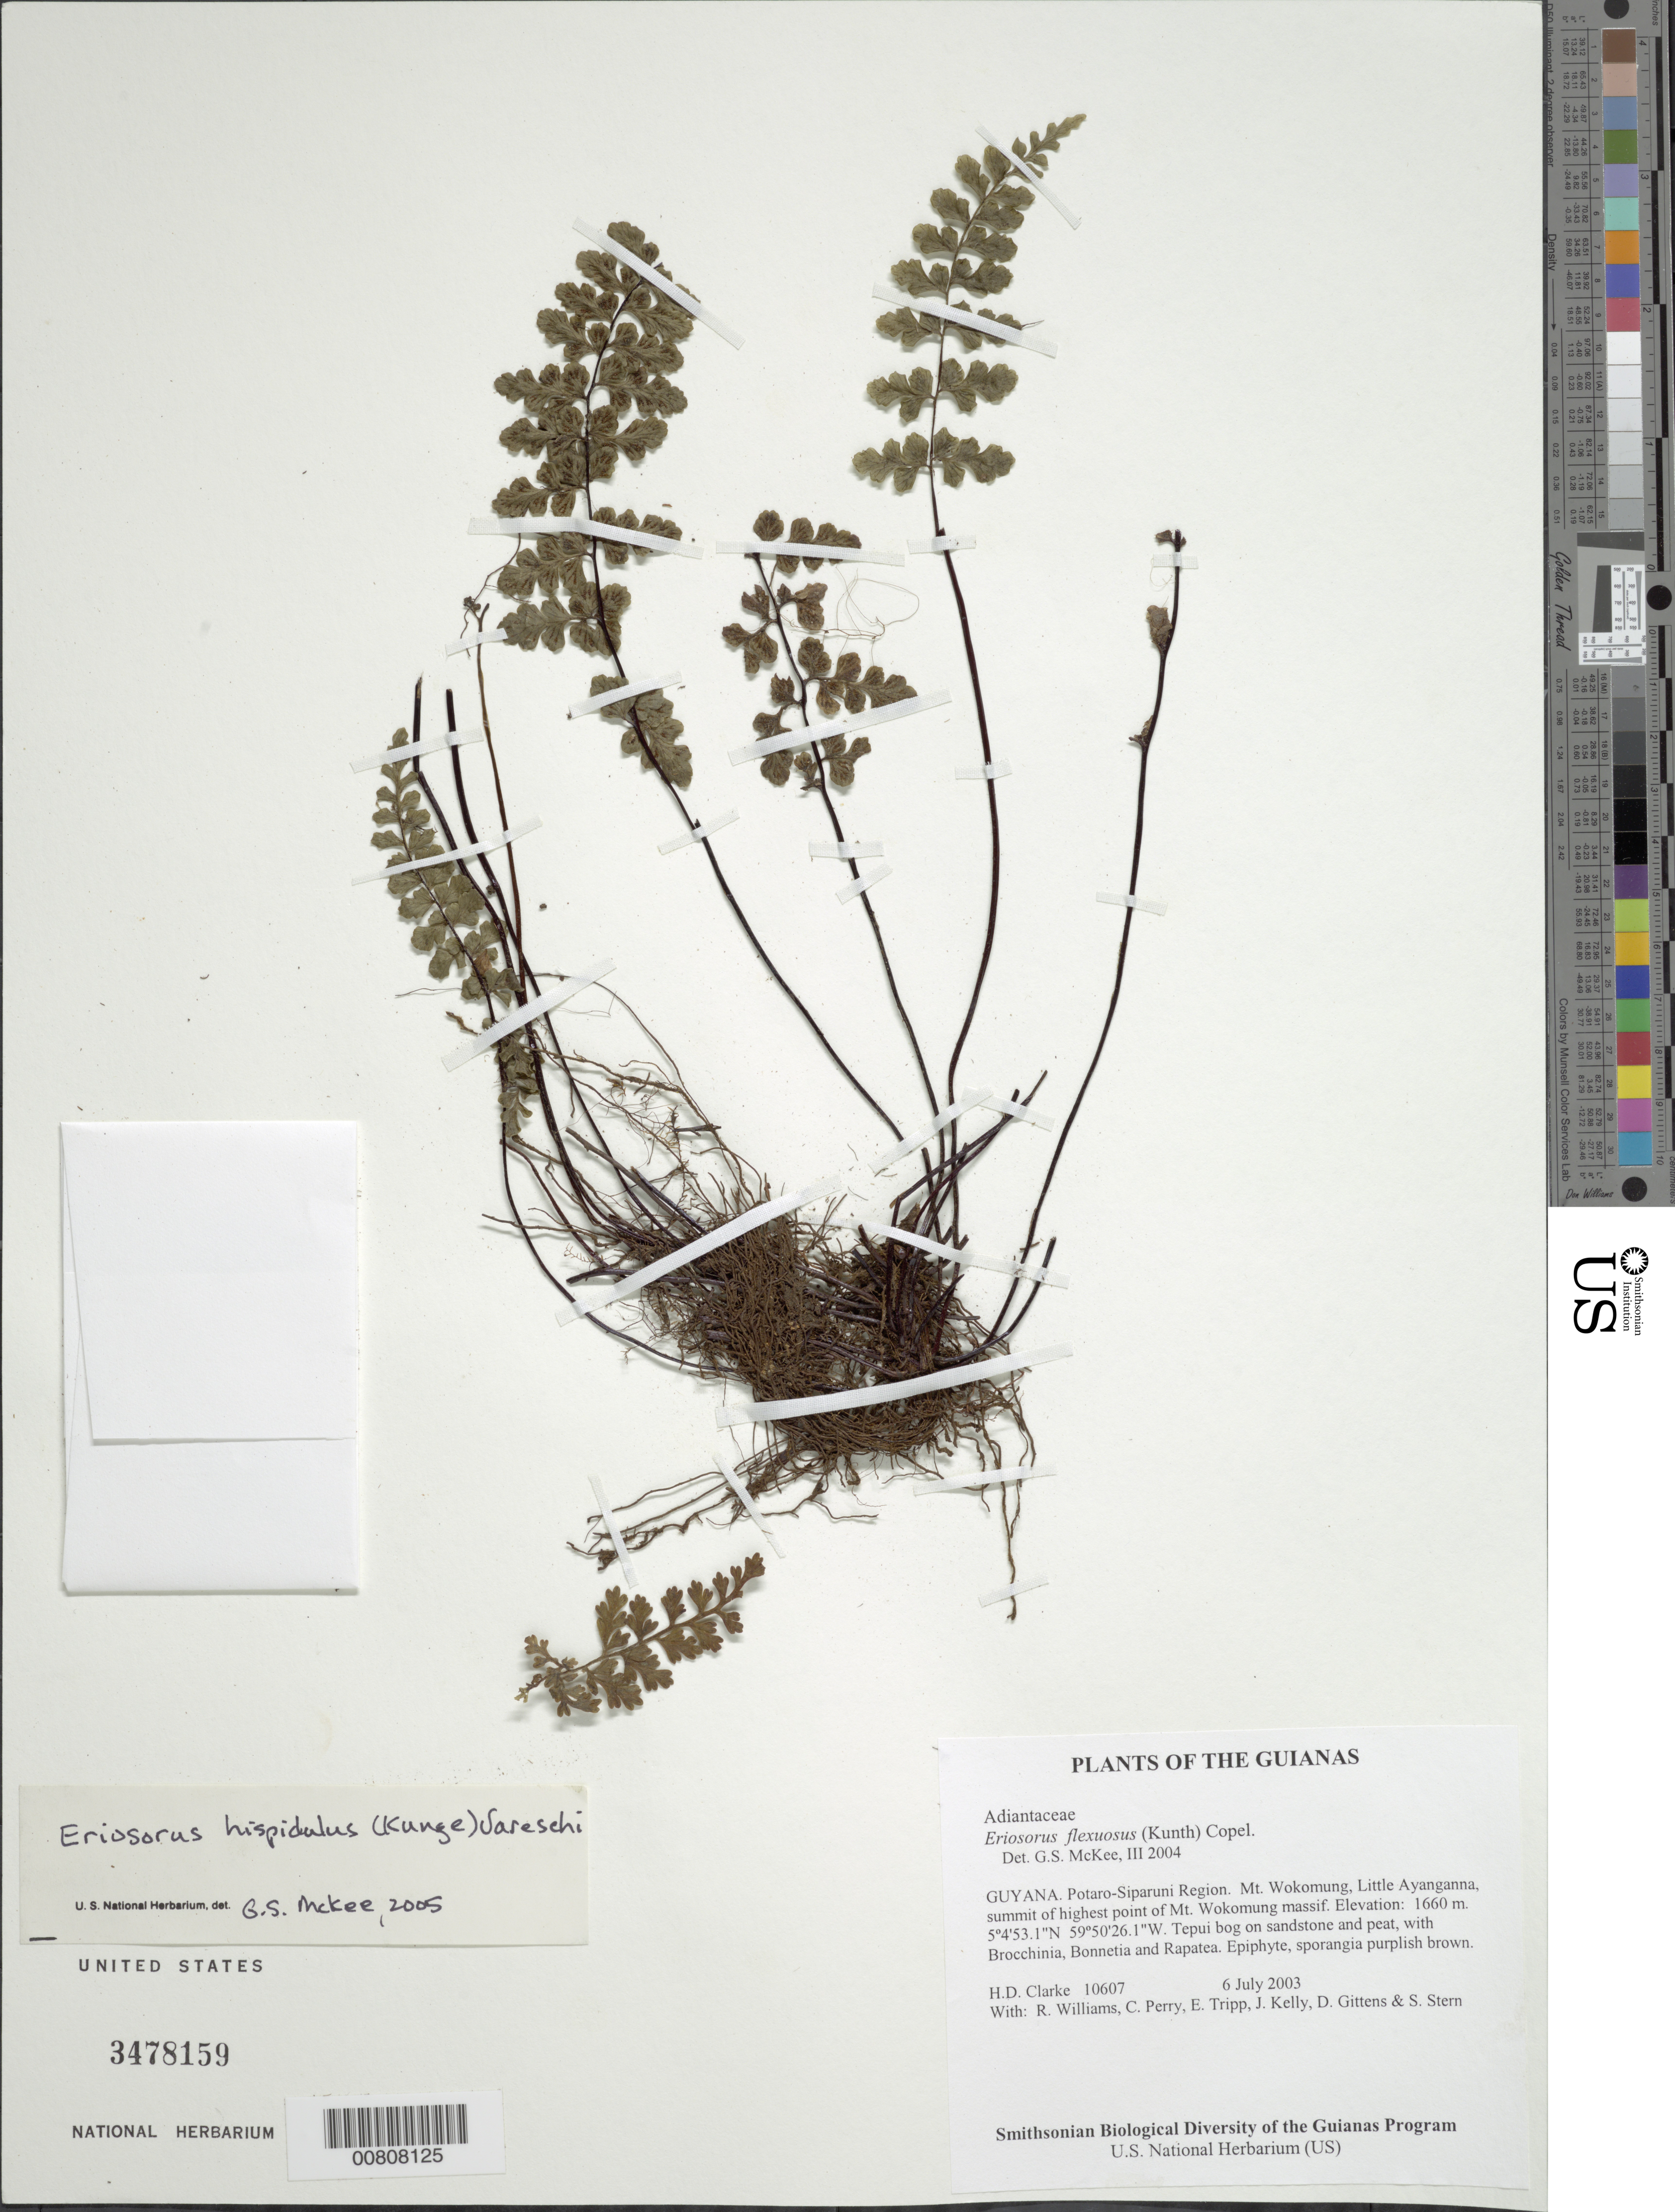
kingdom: Plantae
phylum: Tracheophyta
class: Polypodiopsida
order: Polypodiales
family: Pteridaceae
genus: Jamesonia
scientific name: Jamesonia hispidula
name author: Kunze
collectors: H. D. Clarke, R. Williams, C. Perry, E. Tripp, J. Kelly, D. Gittens & S. R. Stern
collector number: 10607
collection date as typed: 6 July 2003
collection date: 2003-07-06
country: Guyana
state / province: Potaro-Siparuni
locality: Mt. Wokomung, Little Ayanganna, summit of highest point of Mt. Wokomung massif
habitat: Tepui bog on sandstone and peat, with Brocchinia, Bonnetia and Rapatea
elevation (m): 1660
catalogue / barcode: US 3478159